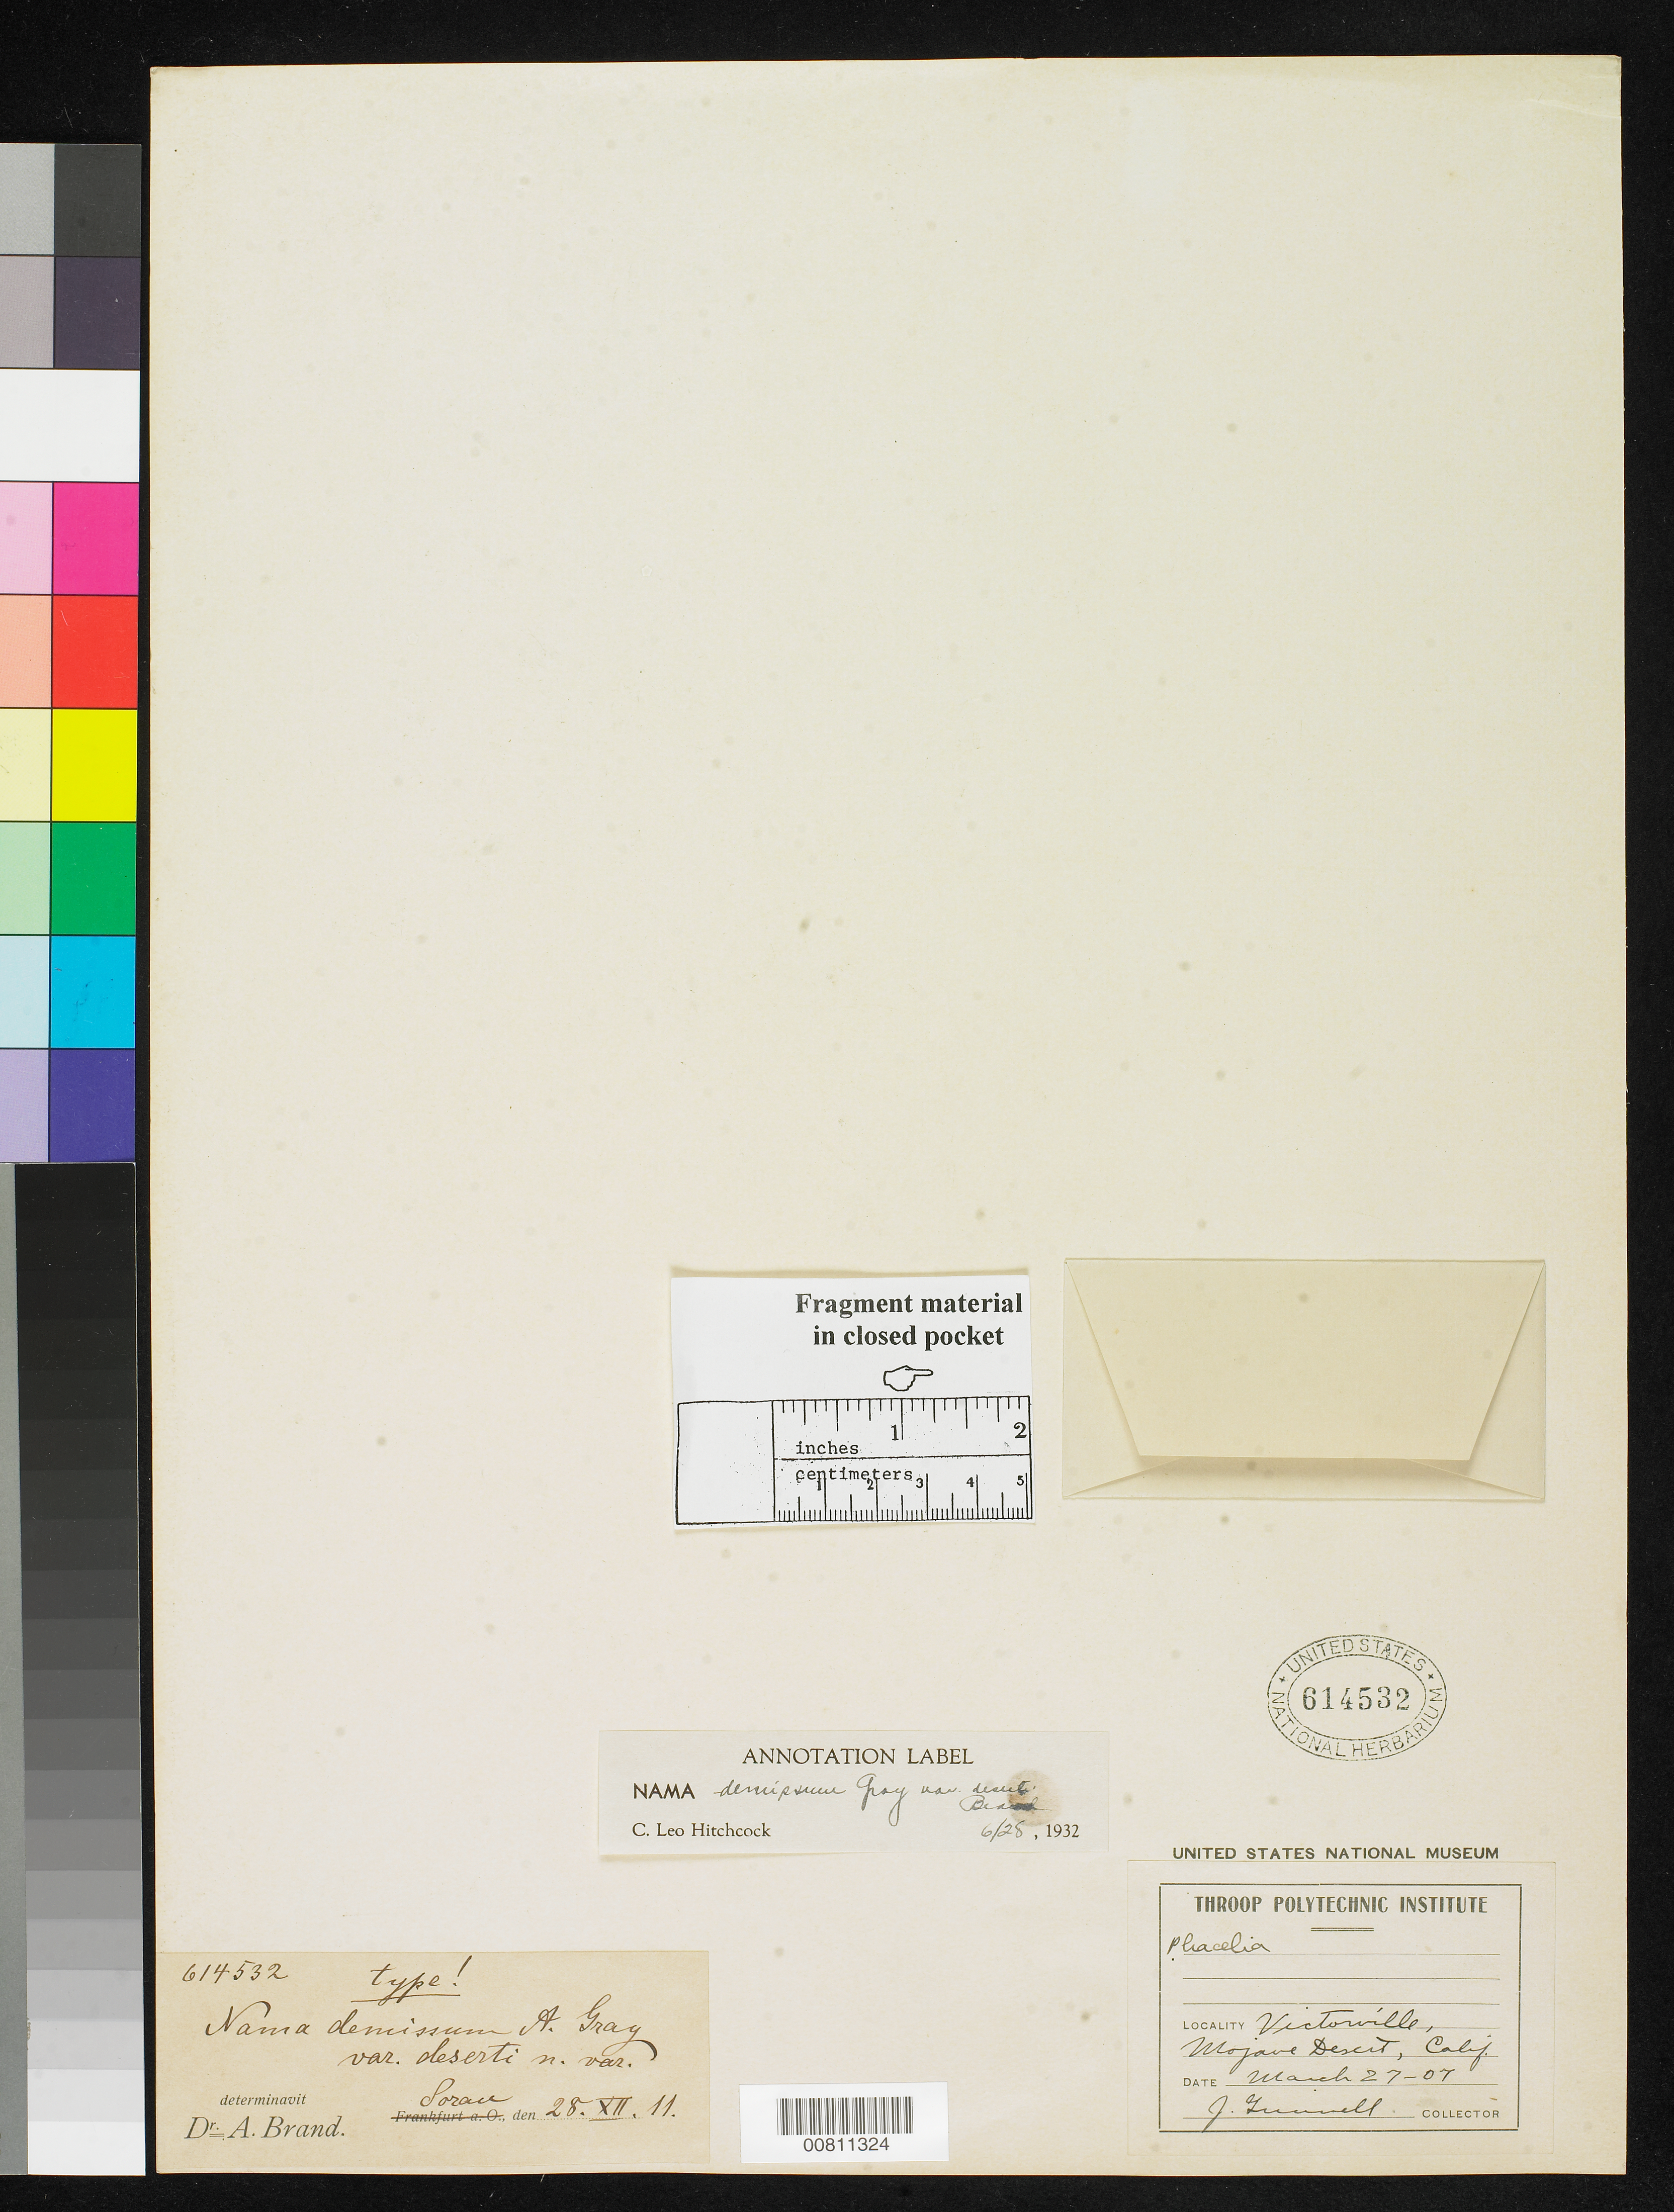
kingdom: Plantae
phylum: Tracheophyta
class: Magnoliopsida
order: Boraginales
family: Namaceae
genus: Nama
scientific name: Nama demissum var. deserti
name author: Brand in Engl.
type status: Holotype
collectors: J. Grinnell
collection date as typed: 27 Mar 1907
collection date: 1907-03-27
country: United States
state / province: California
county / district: San Bernardino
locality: Victorville.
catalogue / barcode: US 614532